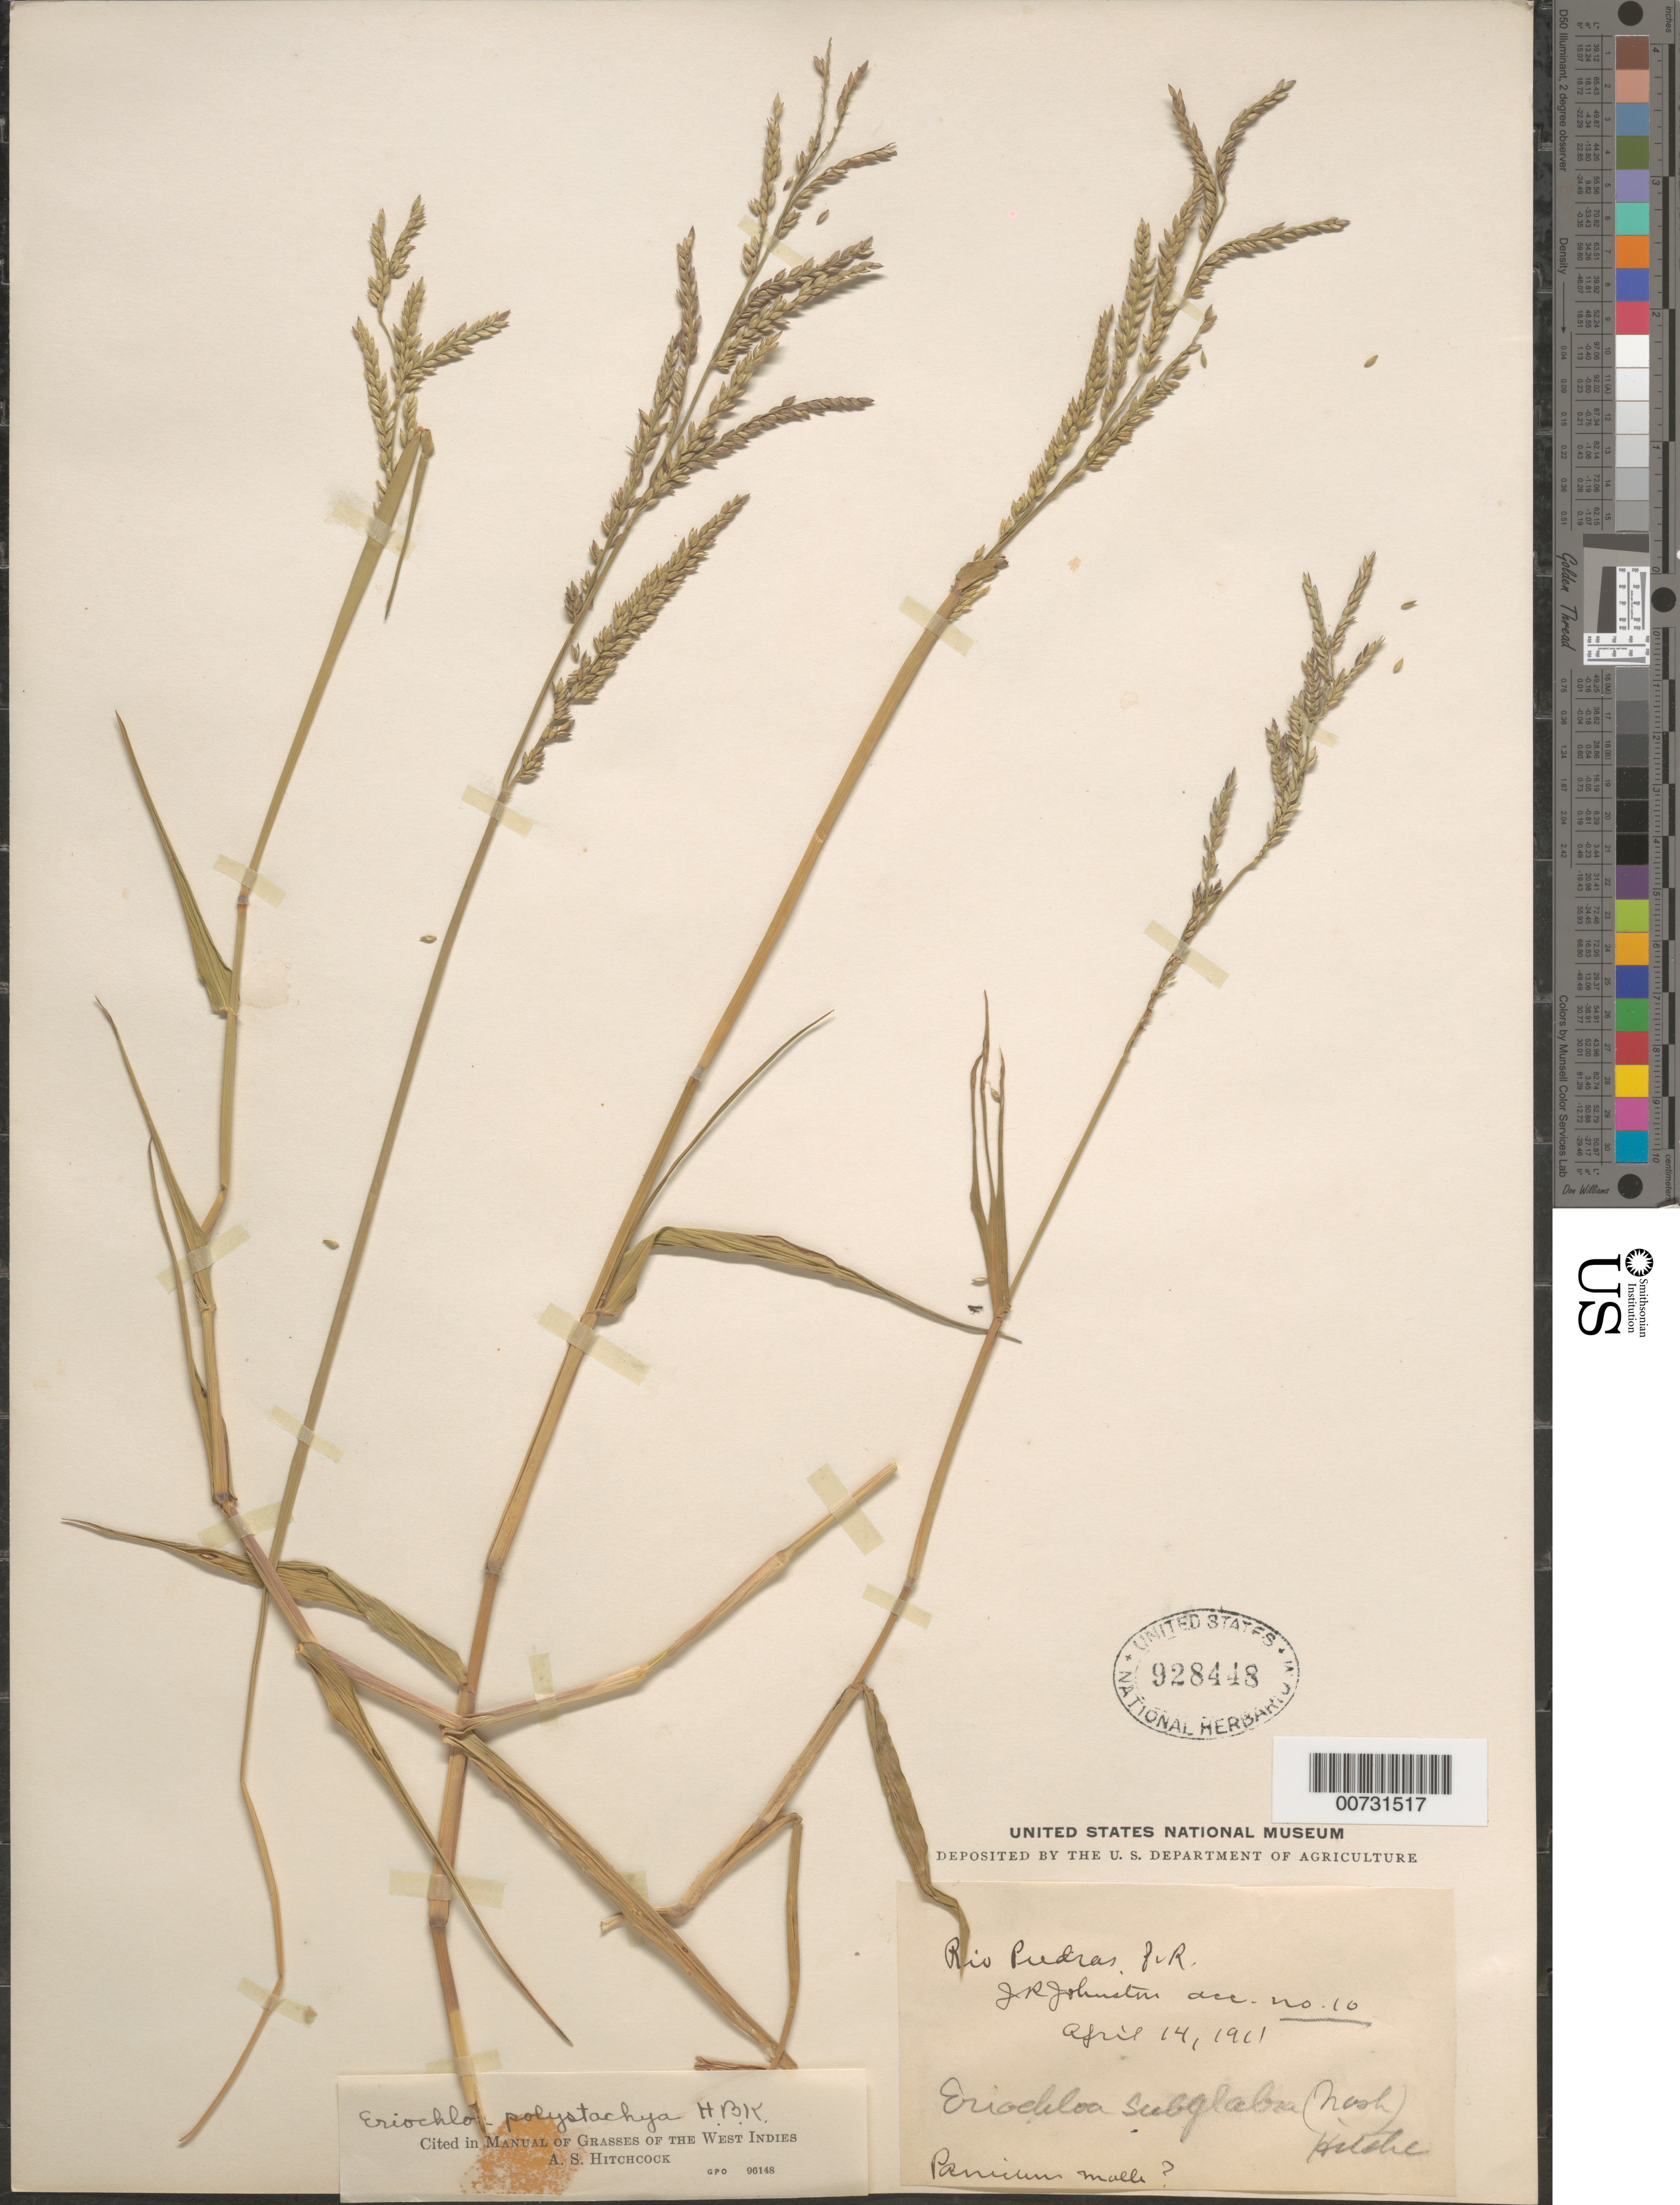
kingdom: Plantae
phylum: Tracheophyta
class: Liliopsida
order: Poales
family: Poaceae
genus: Eriochloa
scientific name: Eriochloa polystachya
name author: Kunth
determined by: Hitchcock, Albert S.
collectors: J. Johnston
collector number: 10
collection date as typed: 14 Apr 1911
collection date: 1911-04-14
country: Puerto Rico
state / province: San Juan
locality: Río Piedras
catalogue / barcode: US 928448